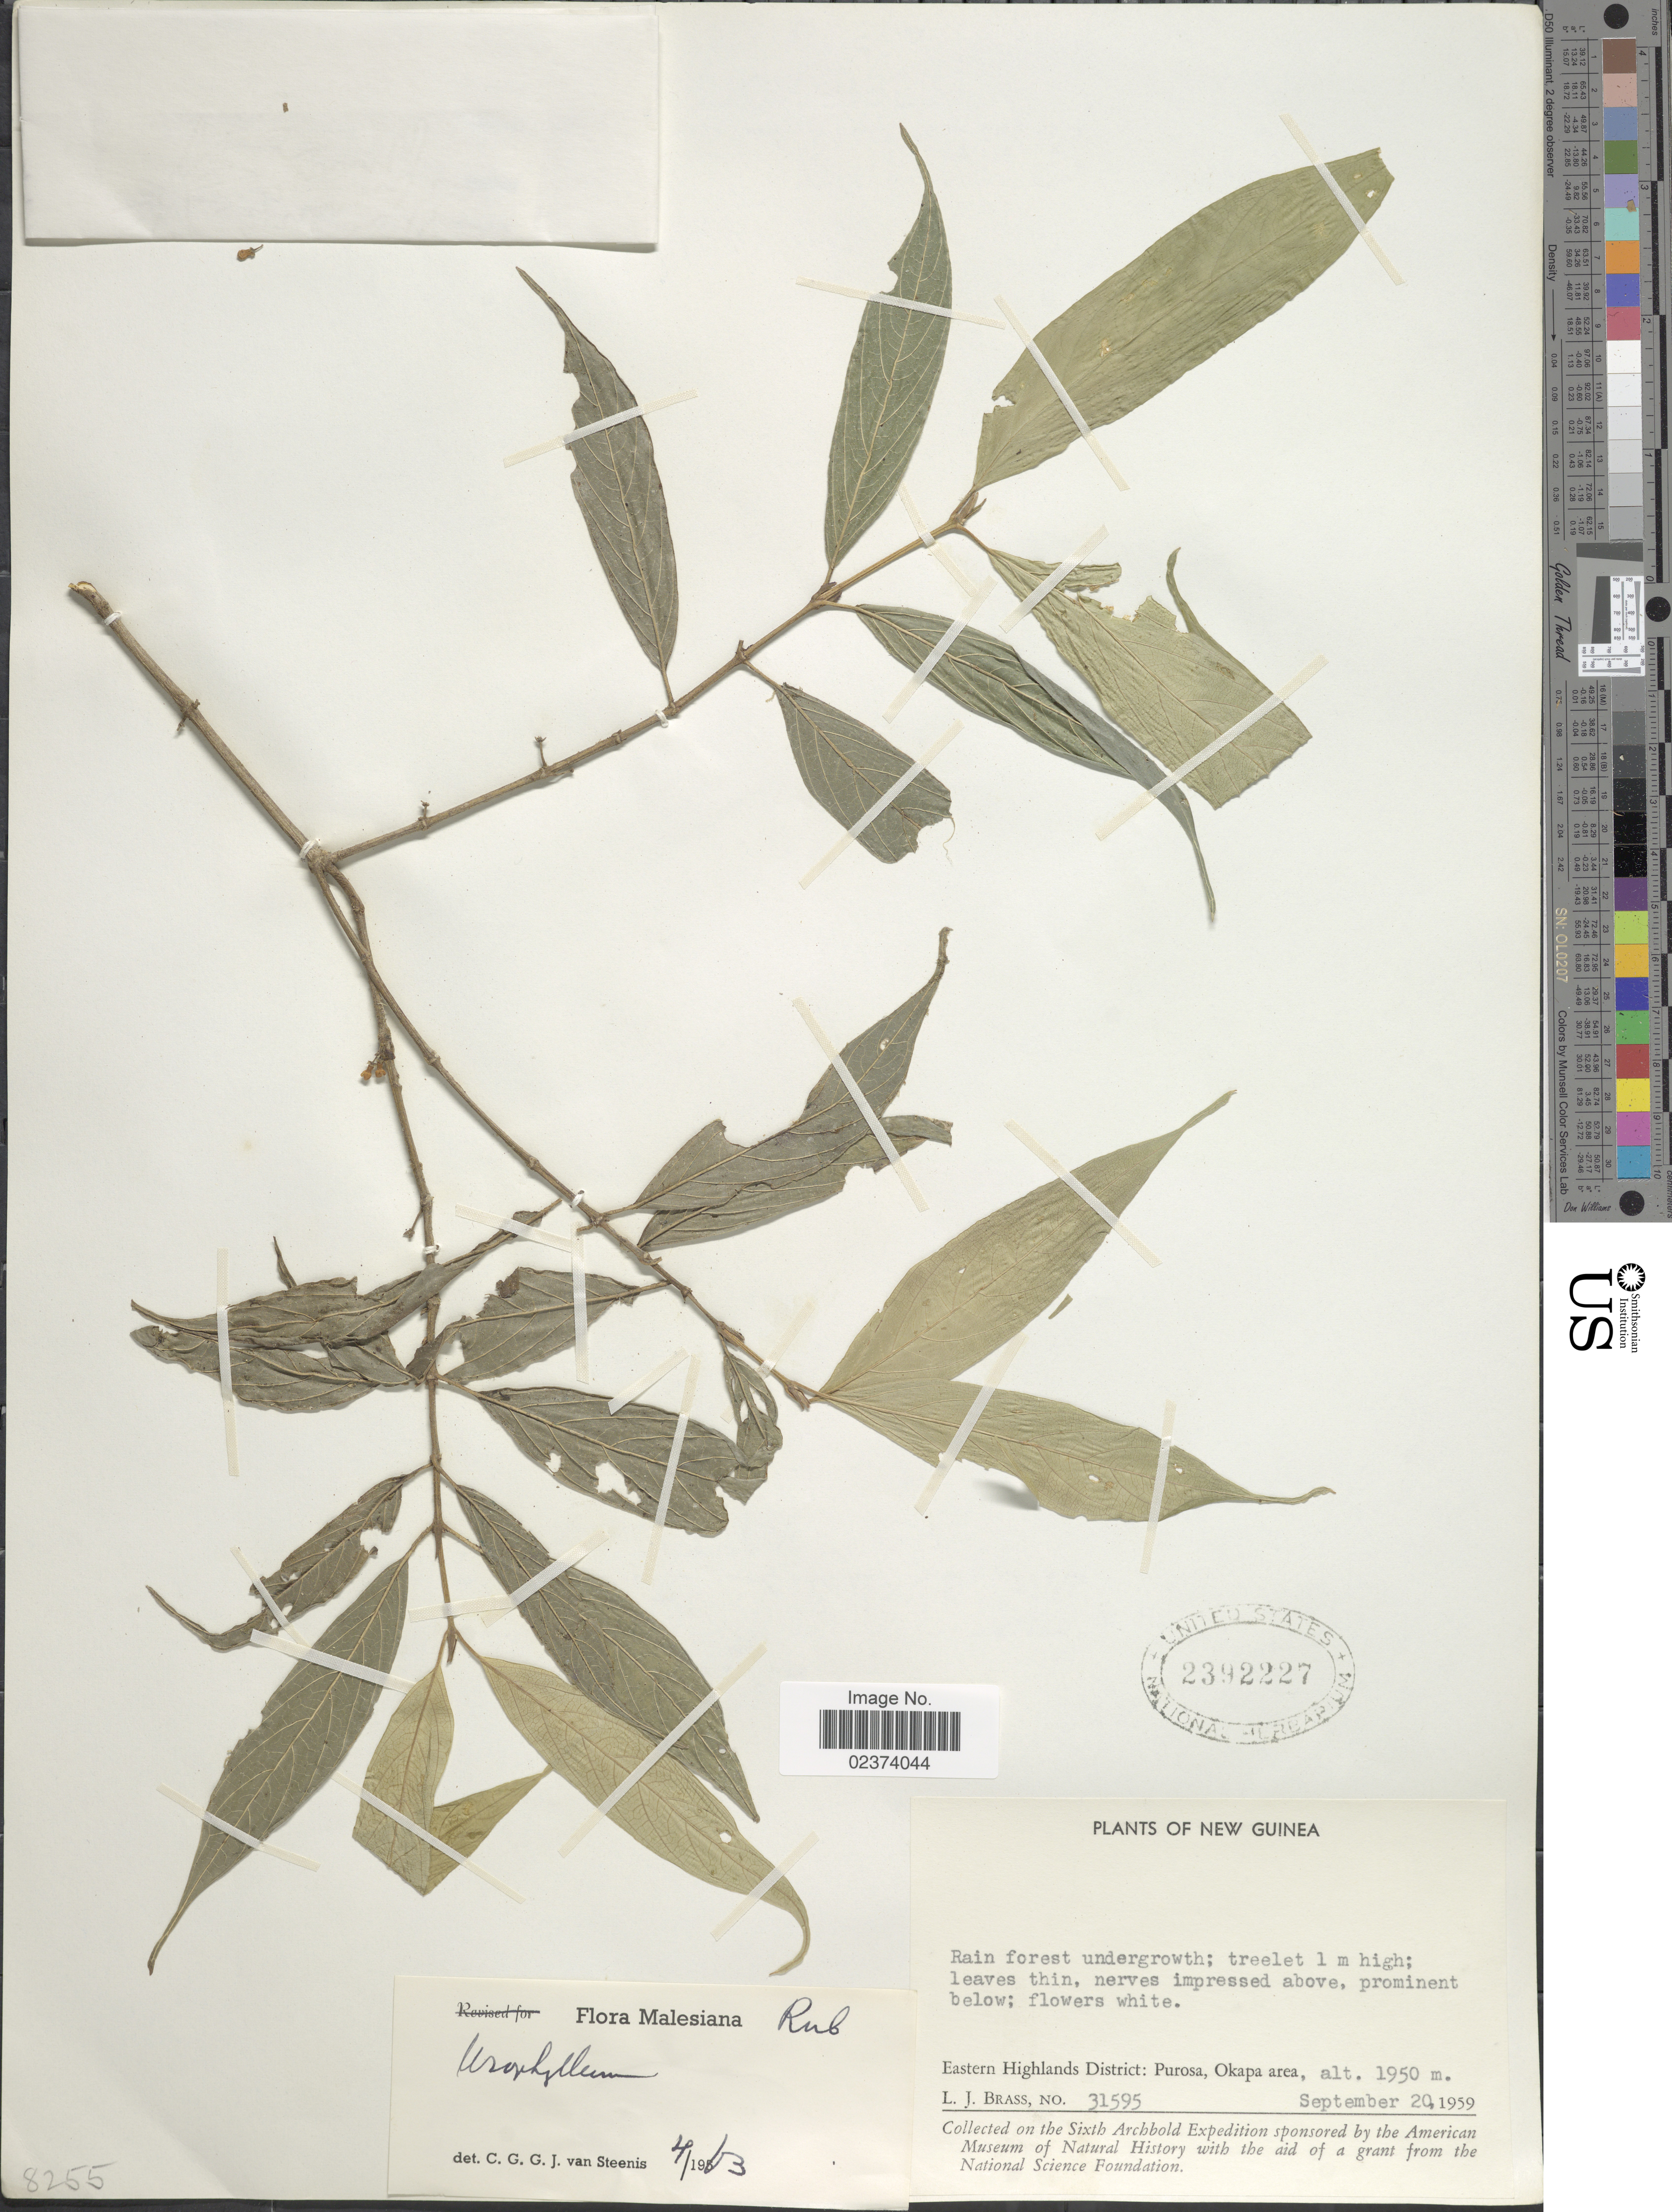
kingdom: Plantae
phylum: Tracheophyta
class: Magnoliopsida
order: Gentianales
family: Rubiaceae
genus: Urophyllum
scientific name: Urophyllum sp.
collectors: L. J. Brass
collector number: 31595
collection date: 1959-09-20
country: Papua New Guinea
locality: New Guinea, Eastern Highlands District: Purosa, Okapa area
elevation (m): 1950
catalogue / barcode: US 2392227